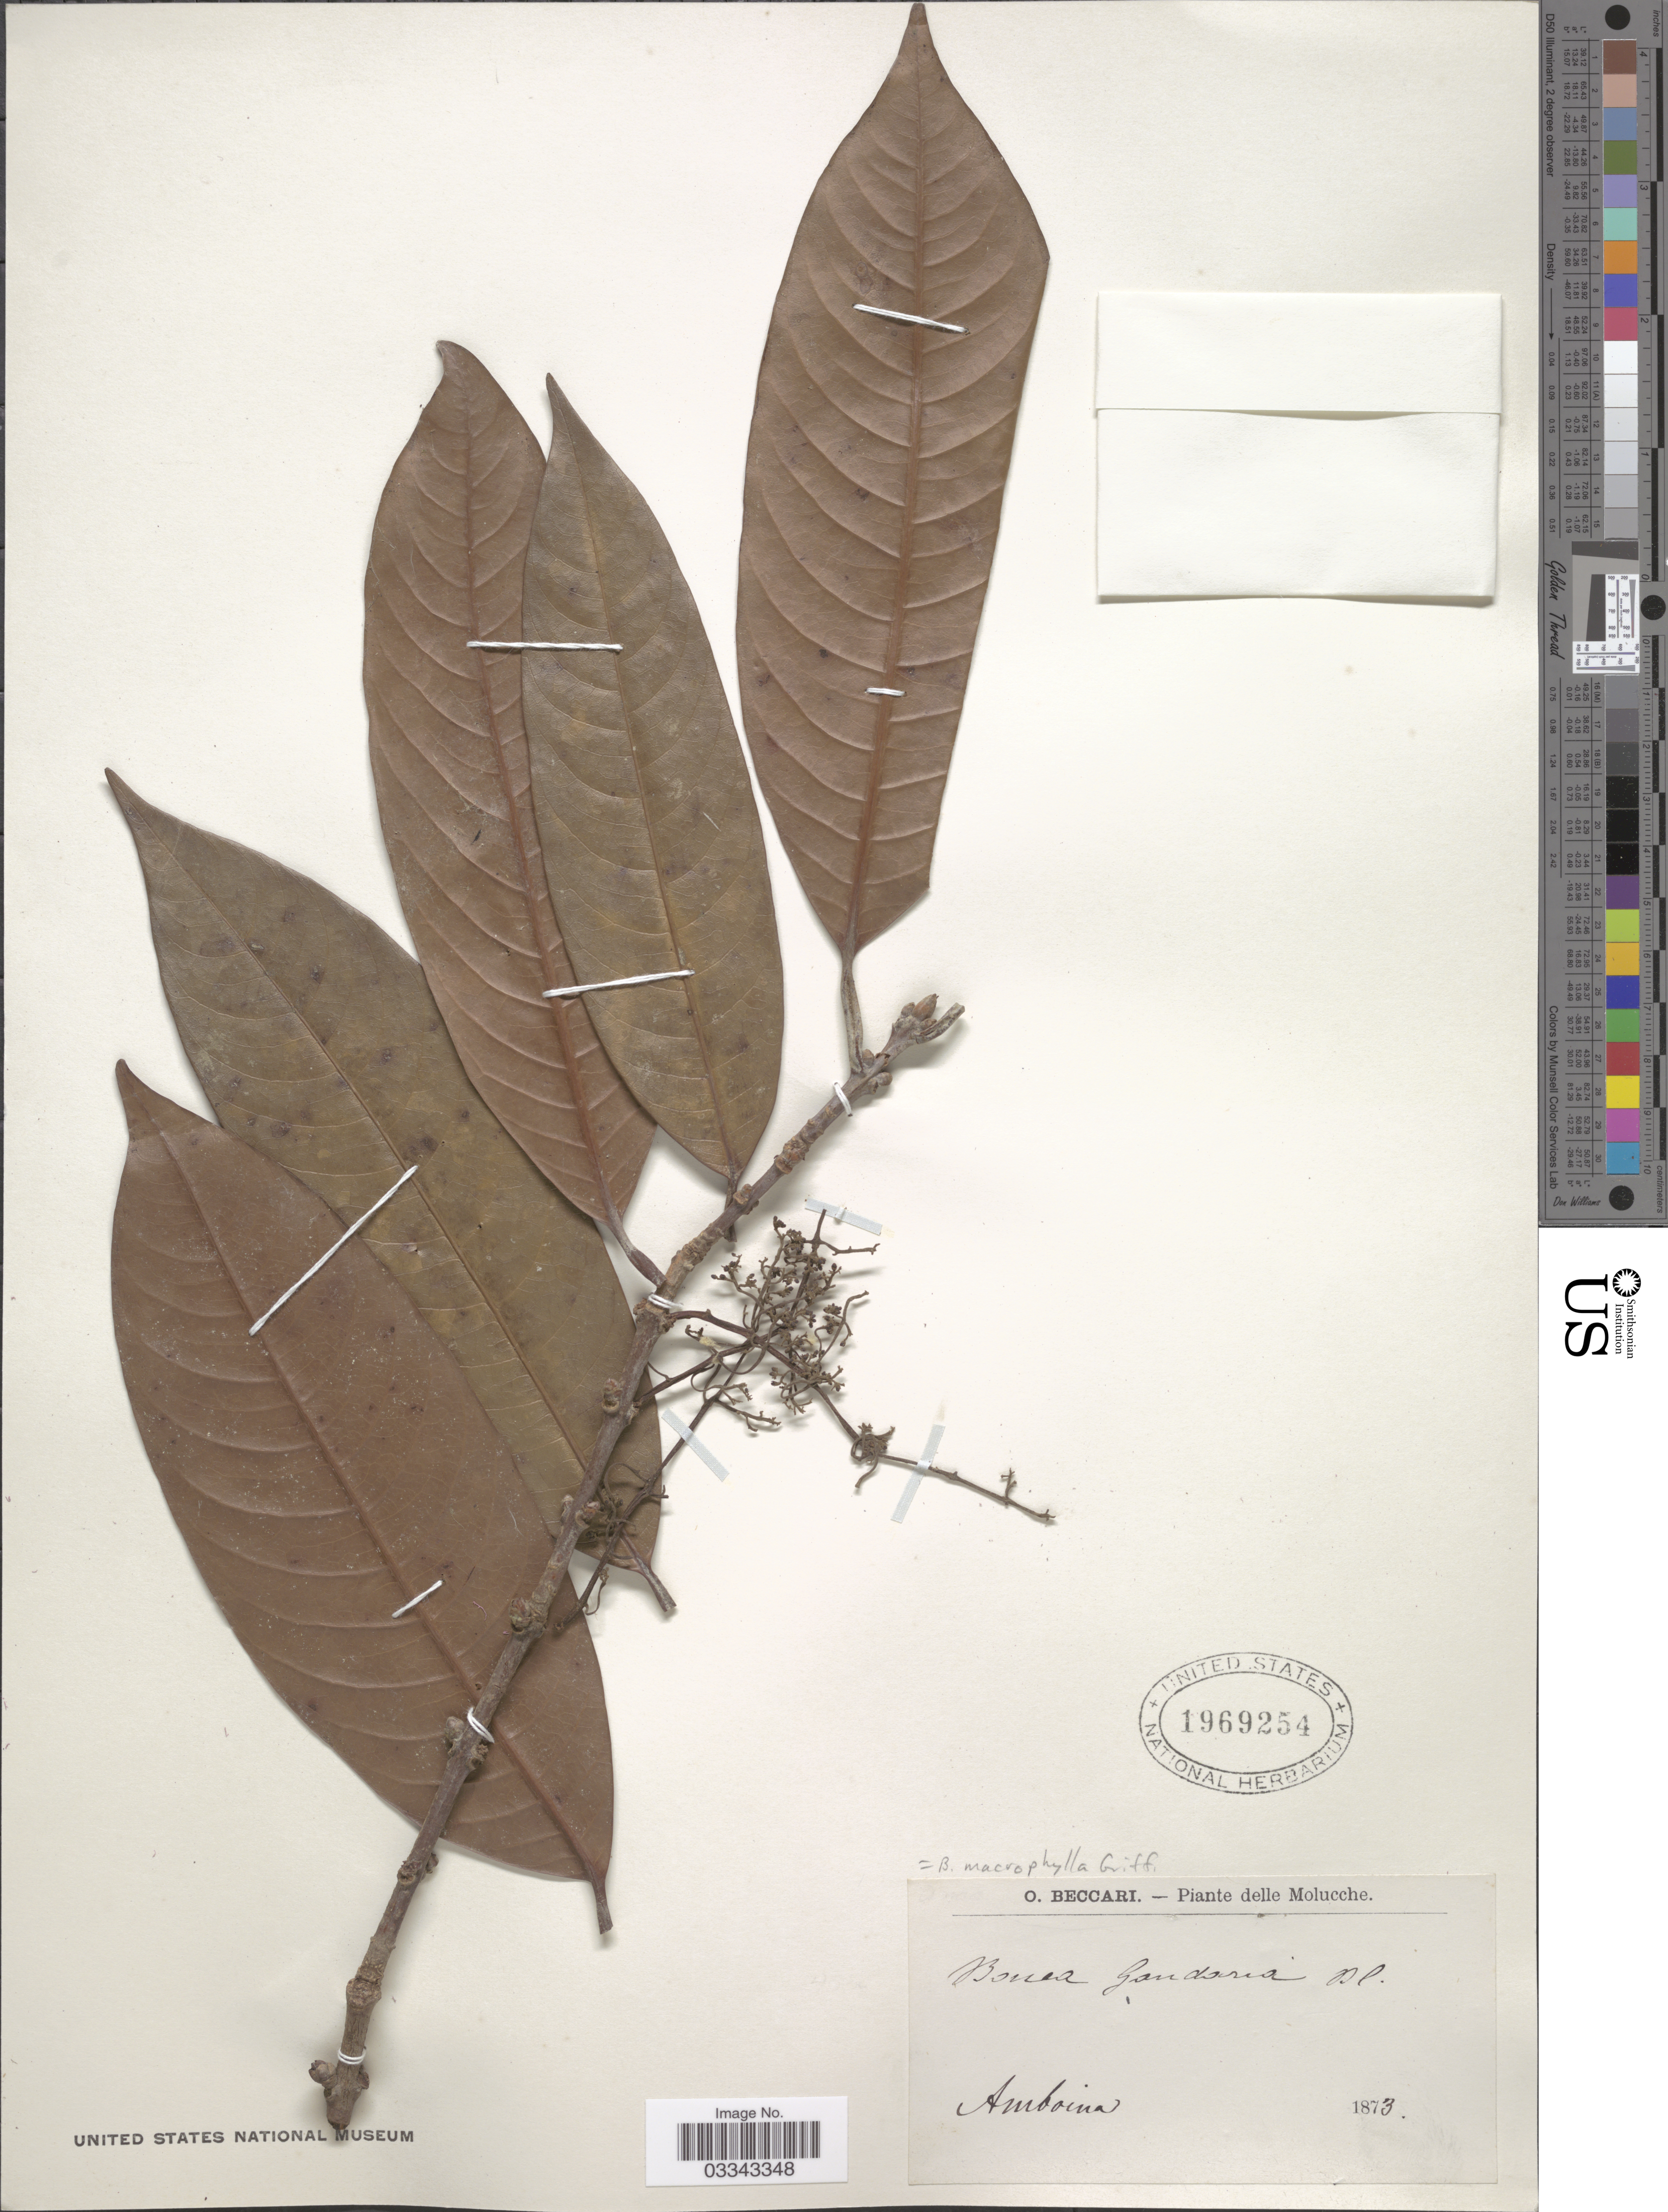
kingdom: Plantae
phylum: Tracheophyta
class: Magnoliopsida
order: Sapindales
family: Anacardiaceae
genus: Bouea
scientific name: Bouea macrophylla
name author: Griff.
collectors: O. Beccari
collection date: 1873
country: Indonesia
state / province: Maluku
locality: Molucche. Amboina.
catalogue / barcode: US 1969254